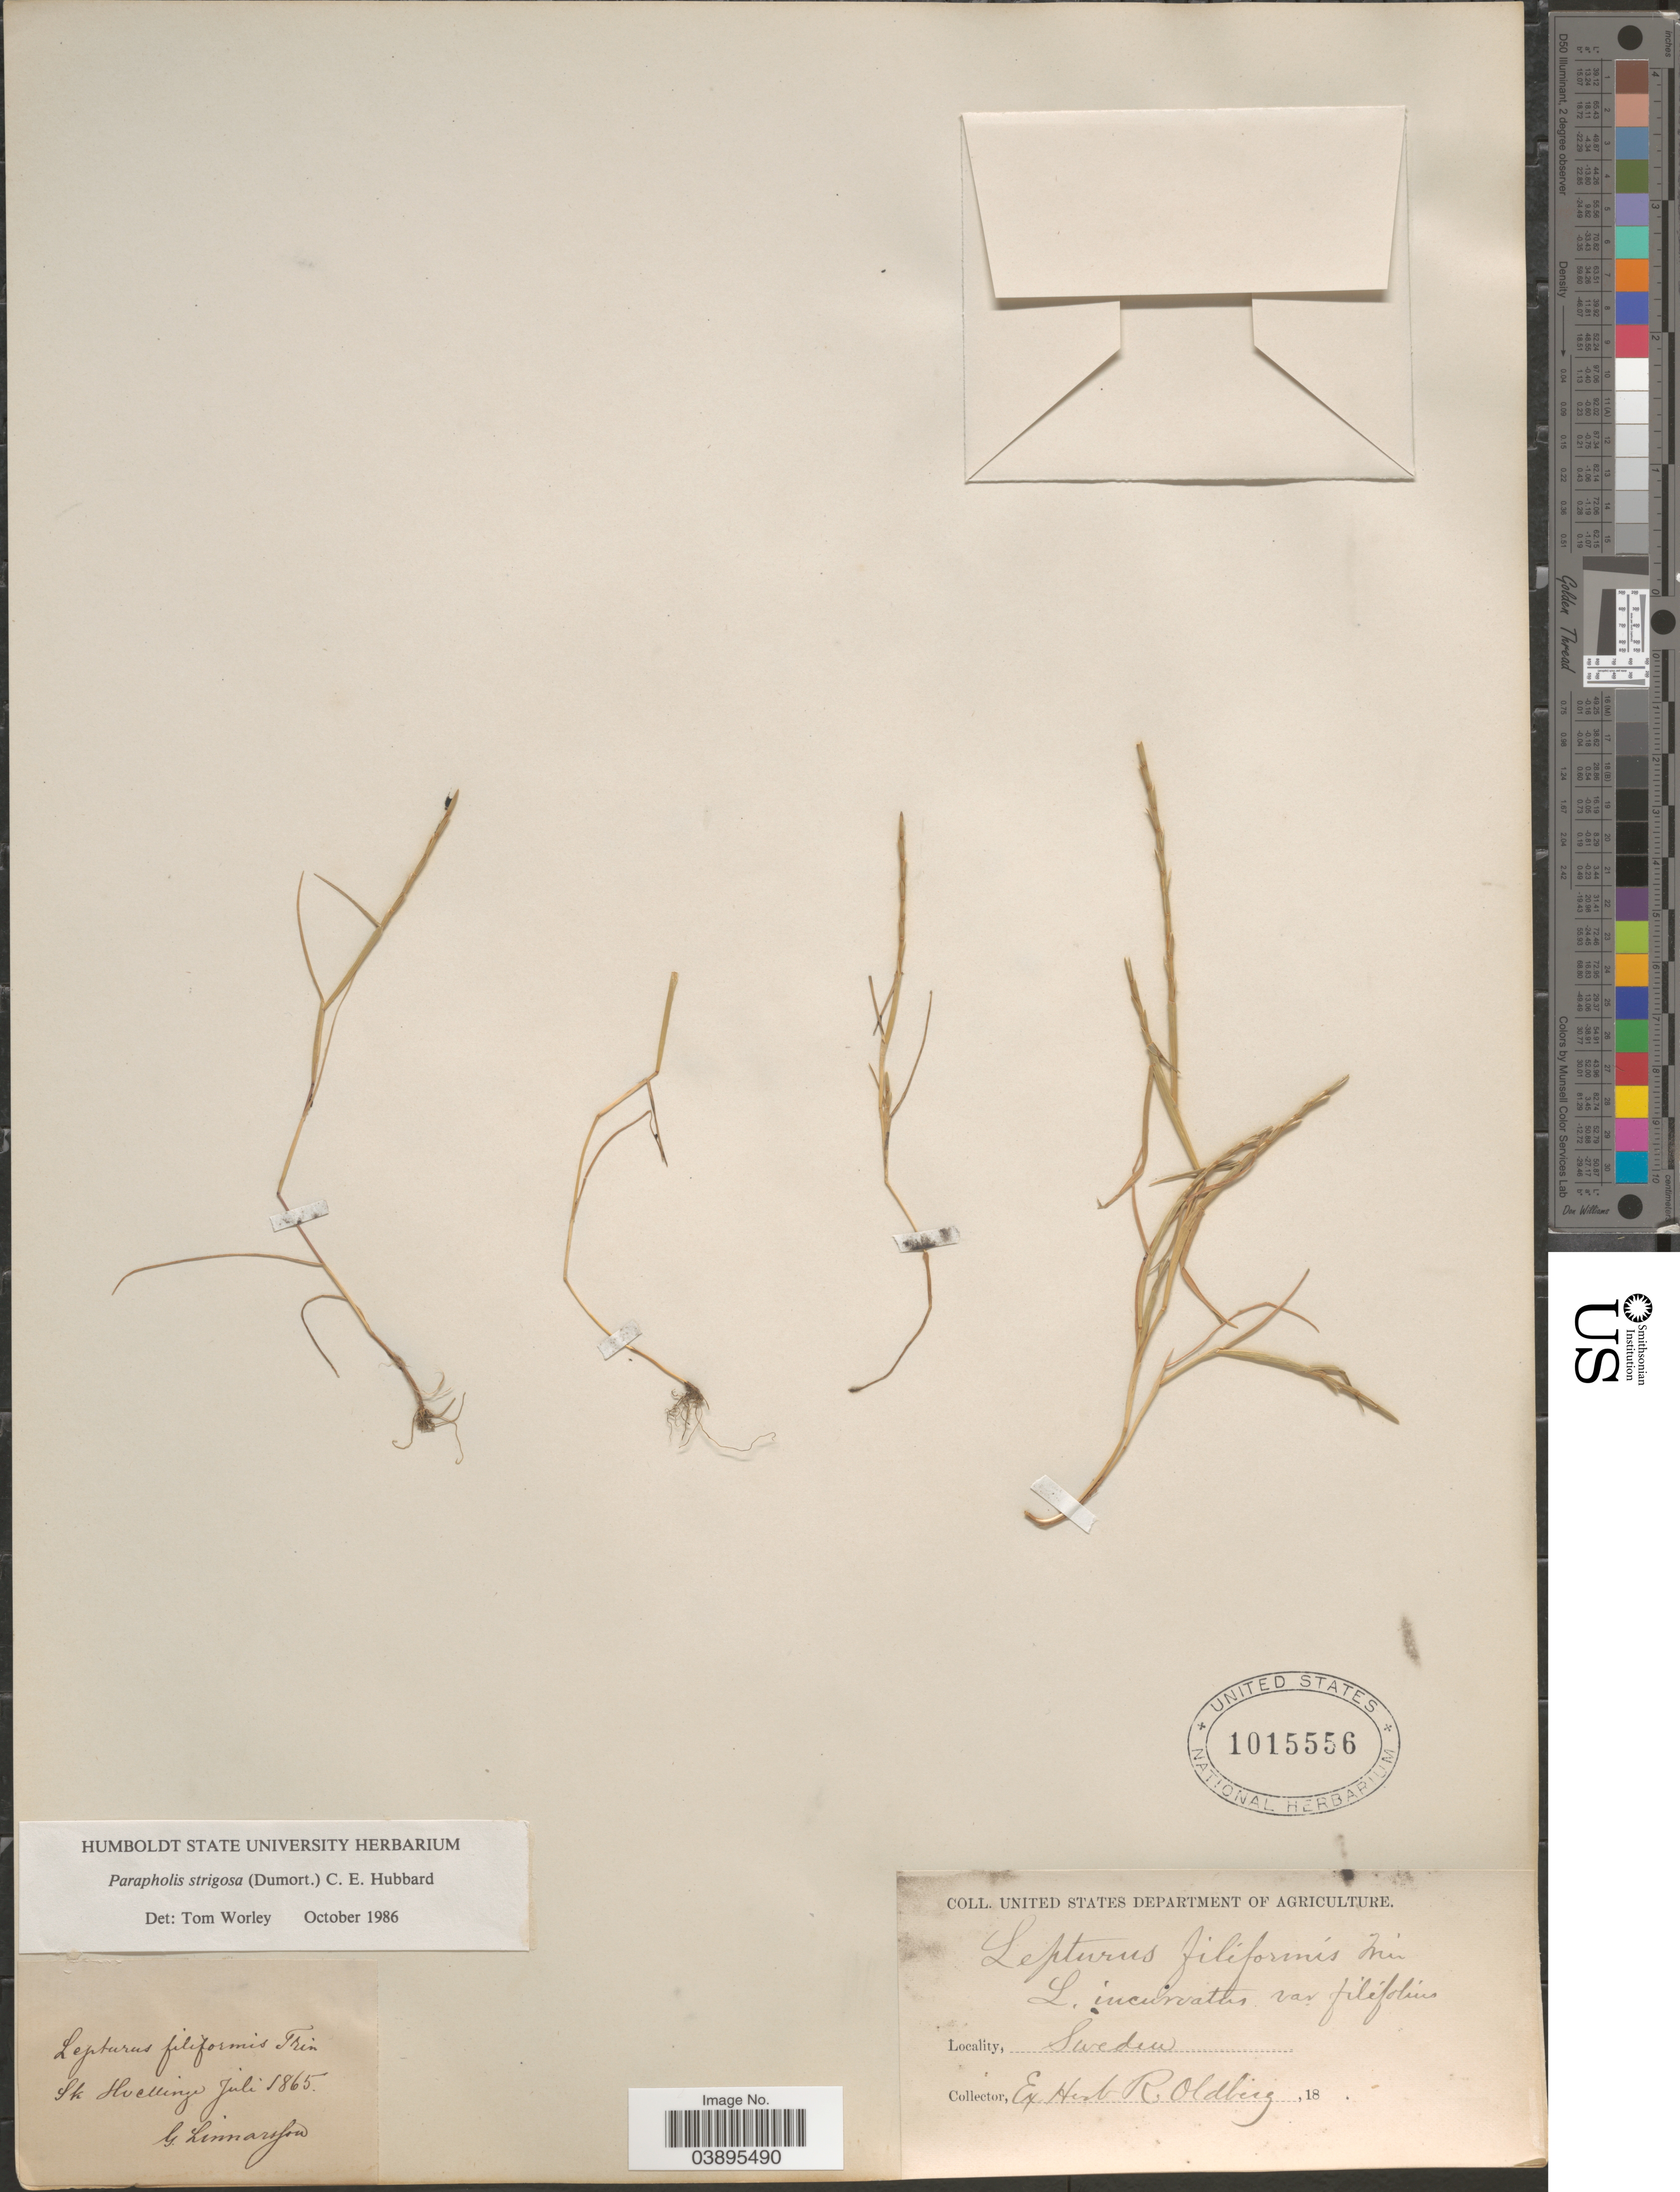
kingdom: Plantae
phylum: Tracheophyta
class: Liliopsida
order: Poales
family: Poaceae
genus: Parapholis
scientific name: Parapholis strigosa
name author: (Dumort.) C.E. Hubb.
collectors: G. Linnarsson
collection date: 1865-07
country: Sweden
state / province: Skåne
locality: Sk Huellinge.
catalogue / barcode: US 1015556